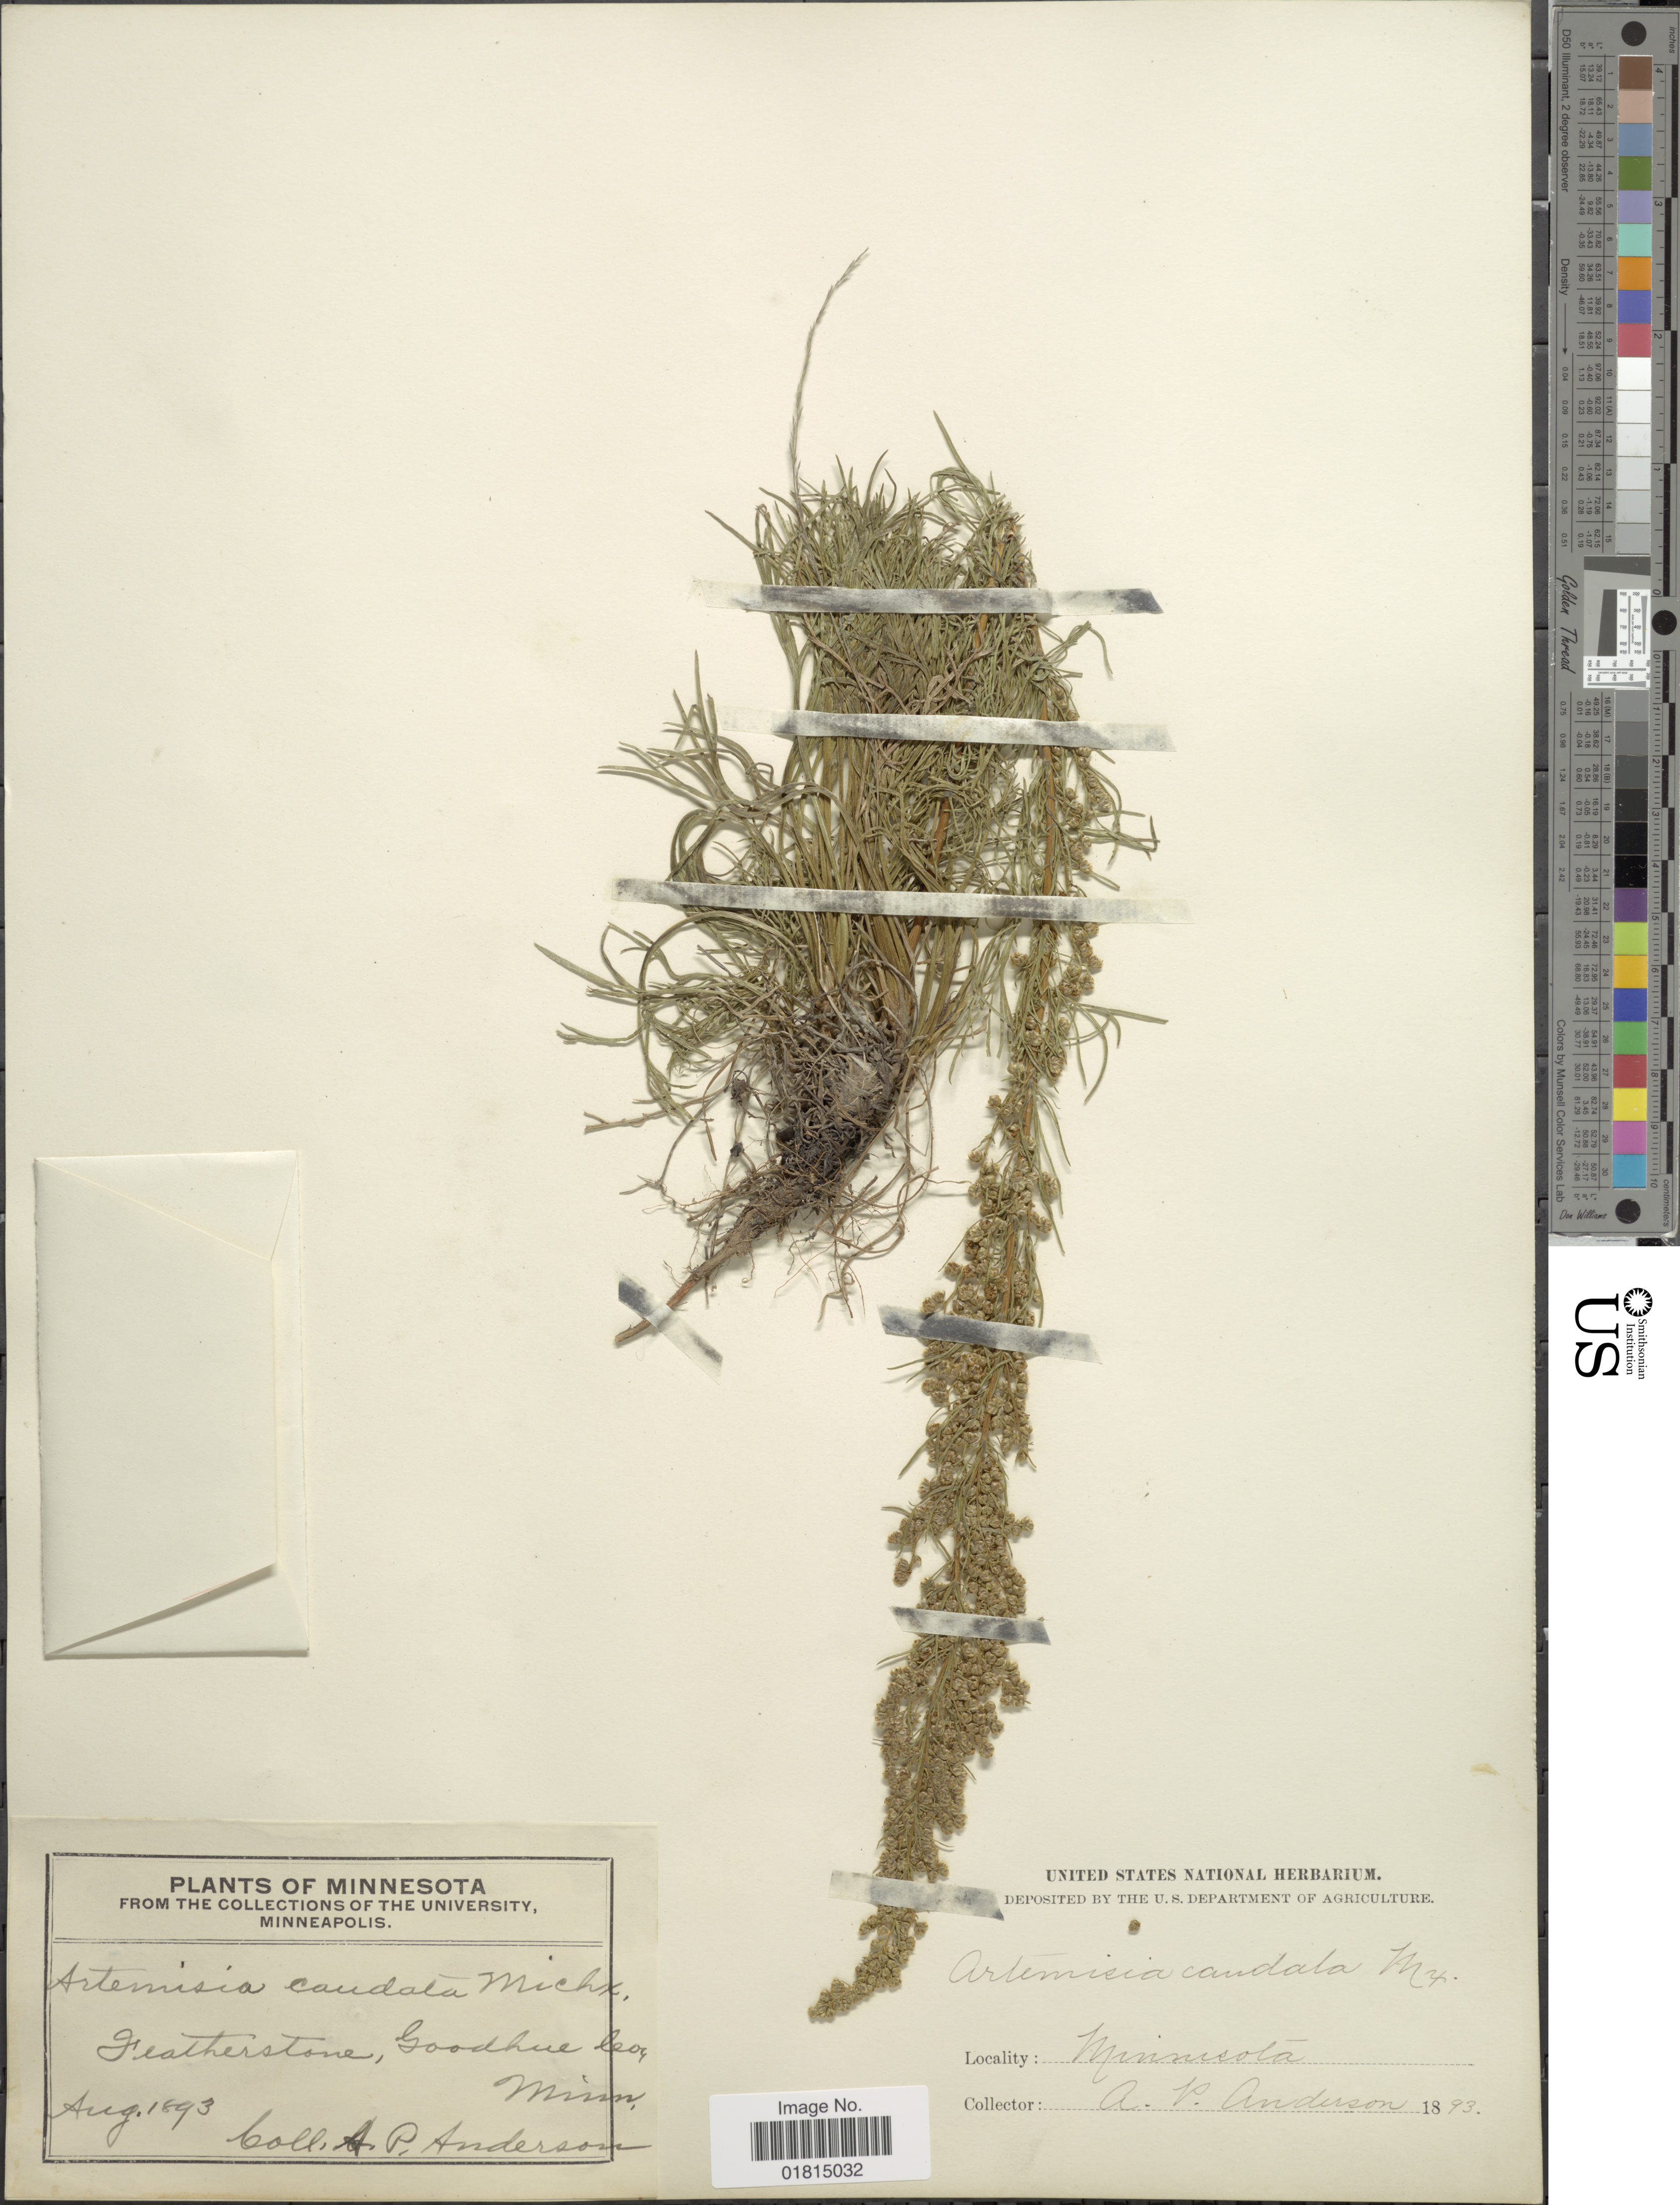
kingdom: Plantae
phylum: Tracheophyta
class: Magnoliopsida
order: Asterales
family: Asteraceae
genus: Artemisia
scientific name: Artemisia caudata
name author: Michx.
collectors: A. P. Anderson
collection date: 1893-08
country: United States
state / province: Minnesota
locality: Featherstone, Goodhue Co., Minn.